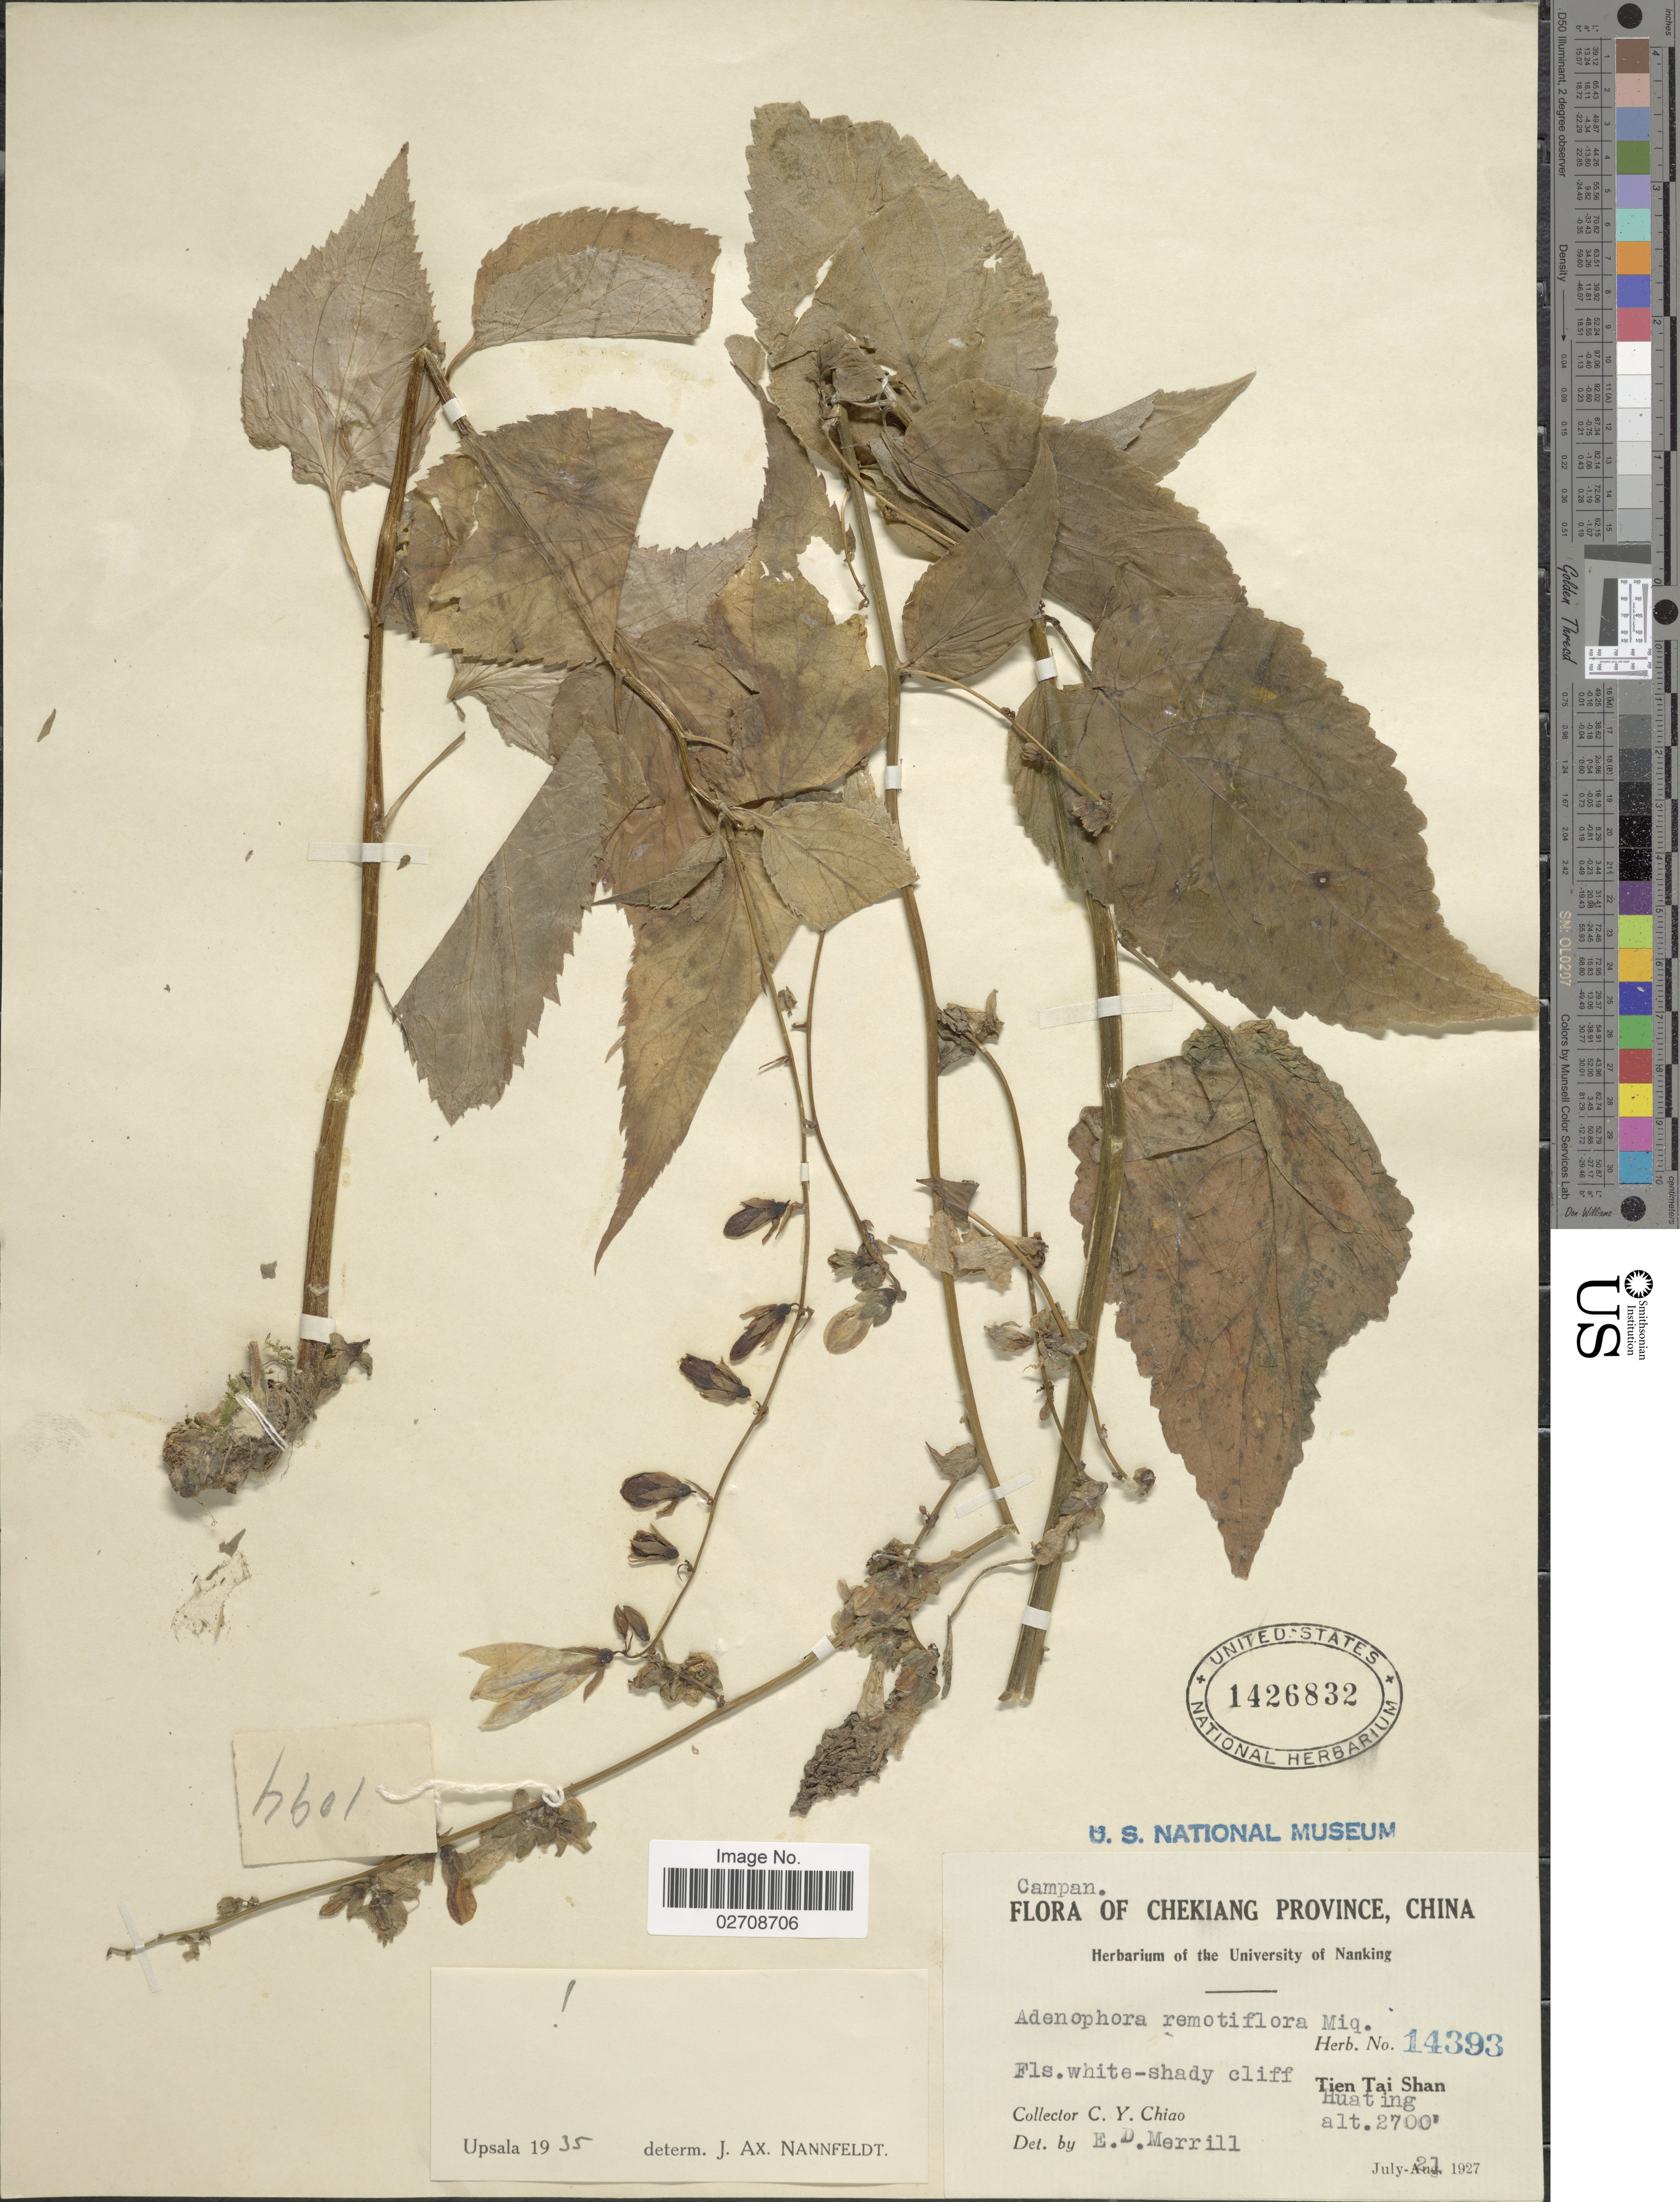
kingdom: Plantae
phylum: Tracheophyta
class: Magnoliopsida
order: Asterales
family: Campanulaceae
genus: Adenophora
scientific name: Adenophora remotiflora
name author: (Siebold & Zucc.) Miq.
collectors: C. Y. Chiao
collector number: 14393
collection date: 1927-07-21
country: China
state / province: Zhejiang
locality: Chekiang Province, China. Tien Tai Shan, Huating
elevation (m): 823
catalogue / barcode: US 1426832